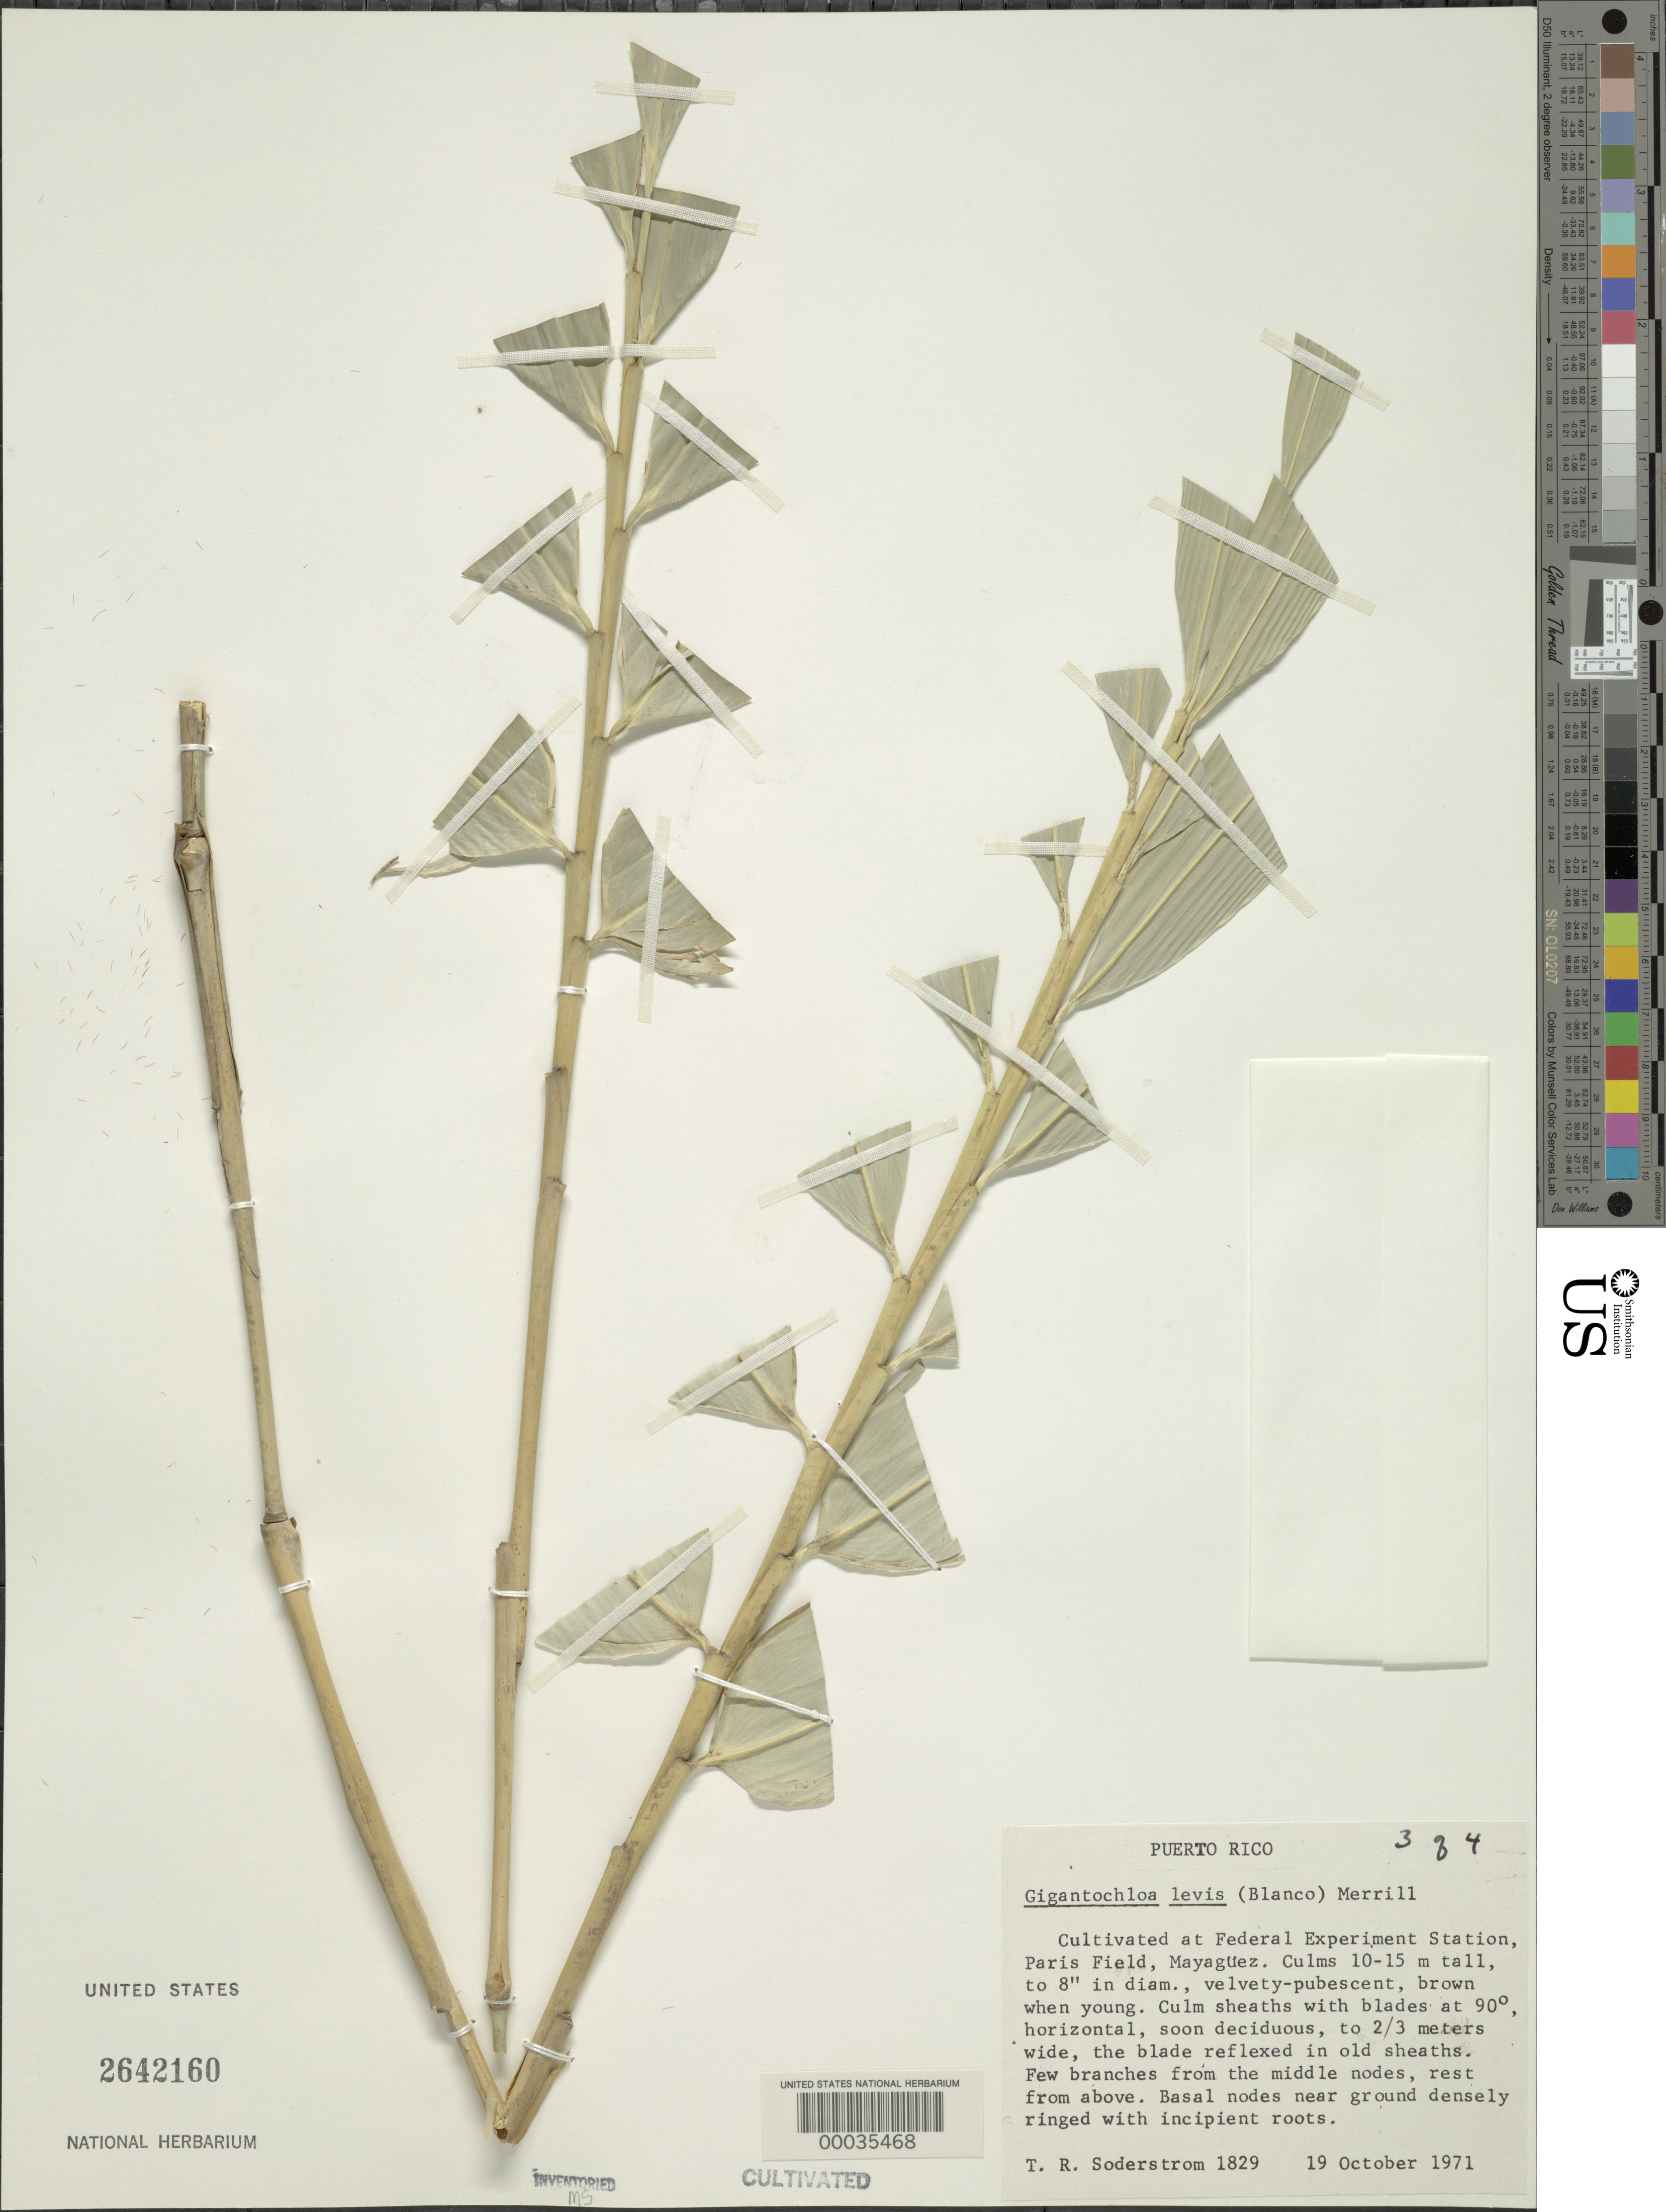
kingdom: Plantae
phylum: Tracheophyta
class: Liliopsida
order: Poales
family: Poaceae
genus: Dendrocalamus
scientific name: Dendrocalamus laevis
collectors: T. R. Soderstrom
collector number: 1829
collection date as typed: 19 Oct 1971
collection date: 1971-10-19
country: Puerto Rico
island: Greater Antilles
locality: Federal experimental station, paris field-mayaguez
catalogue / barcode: US 2642160